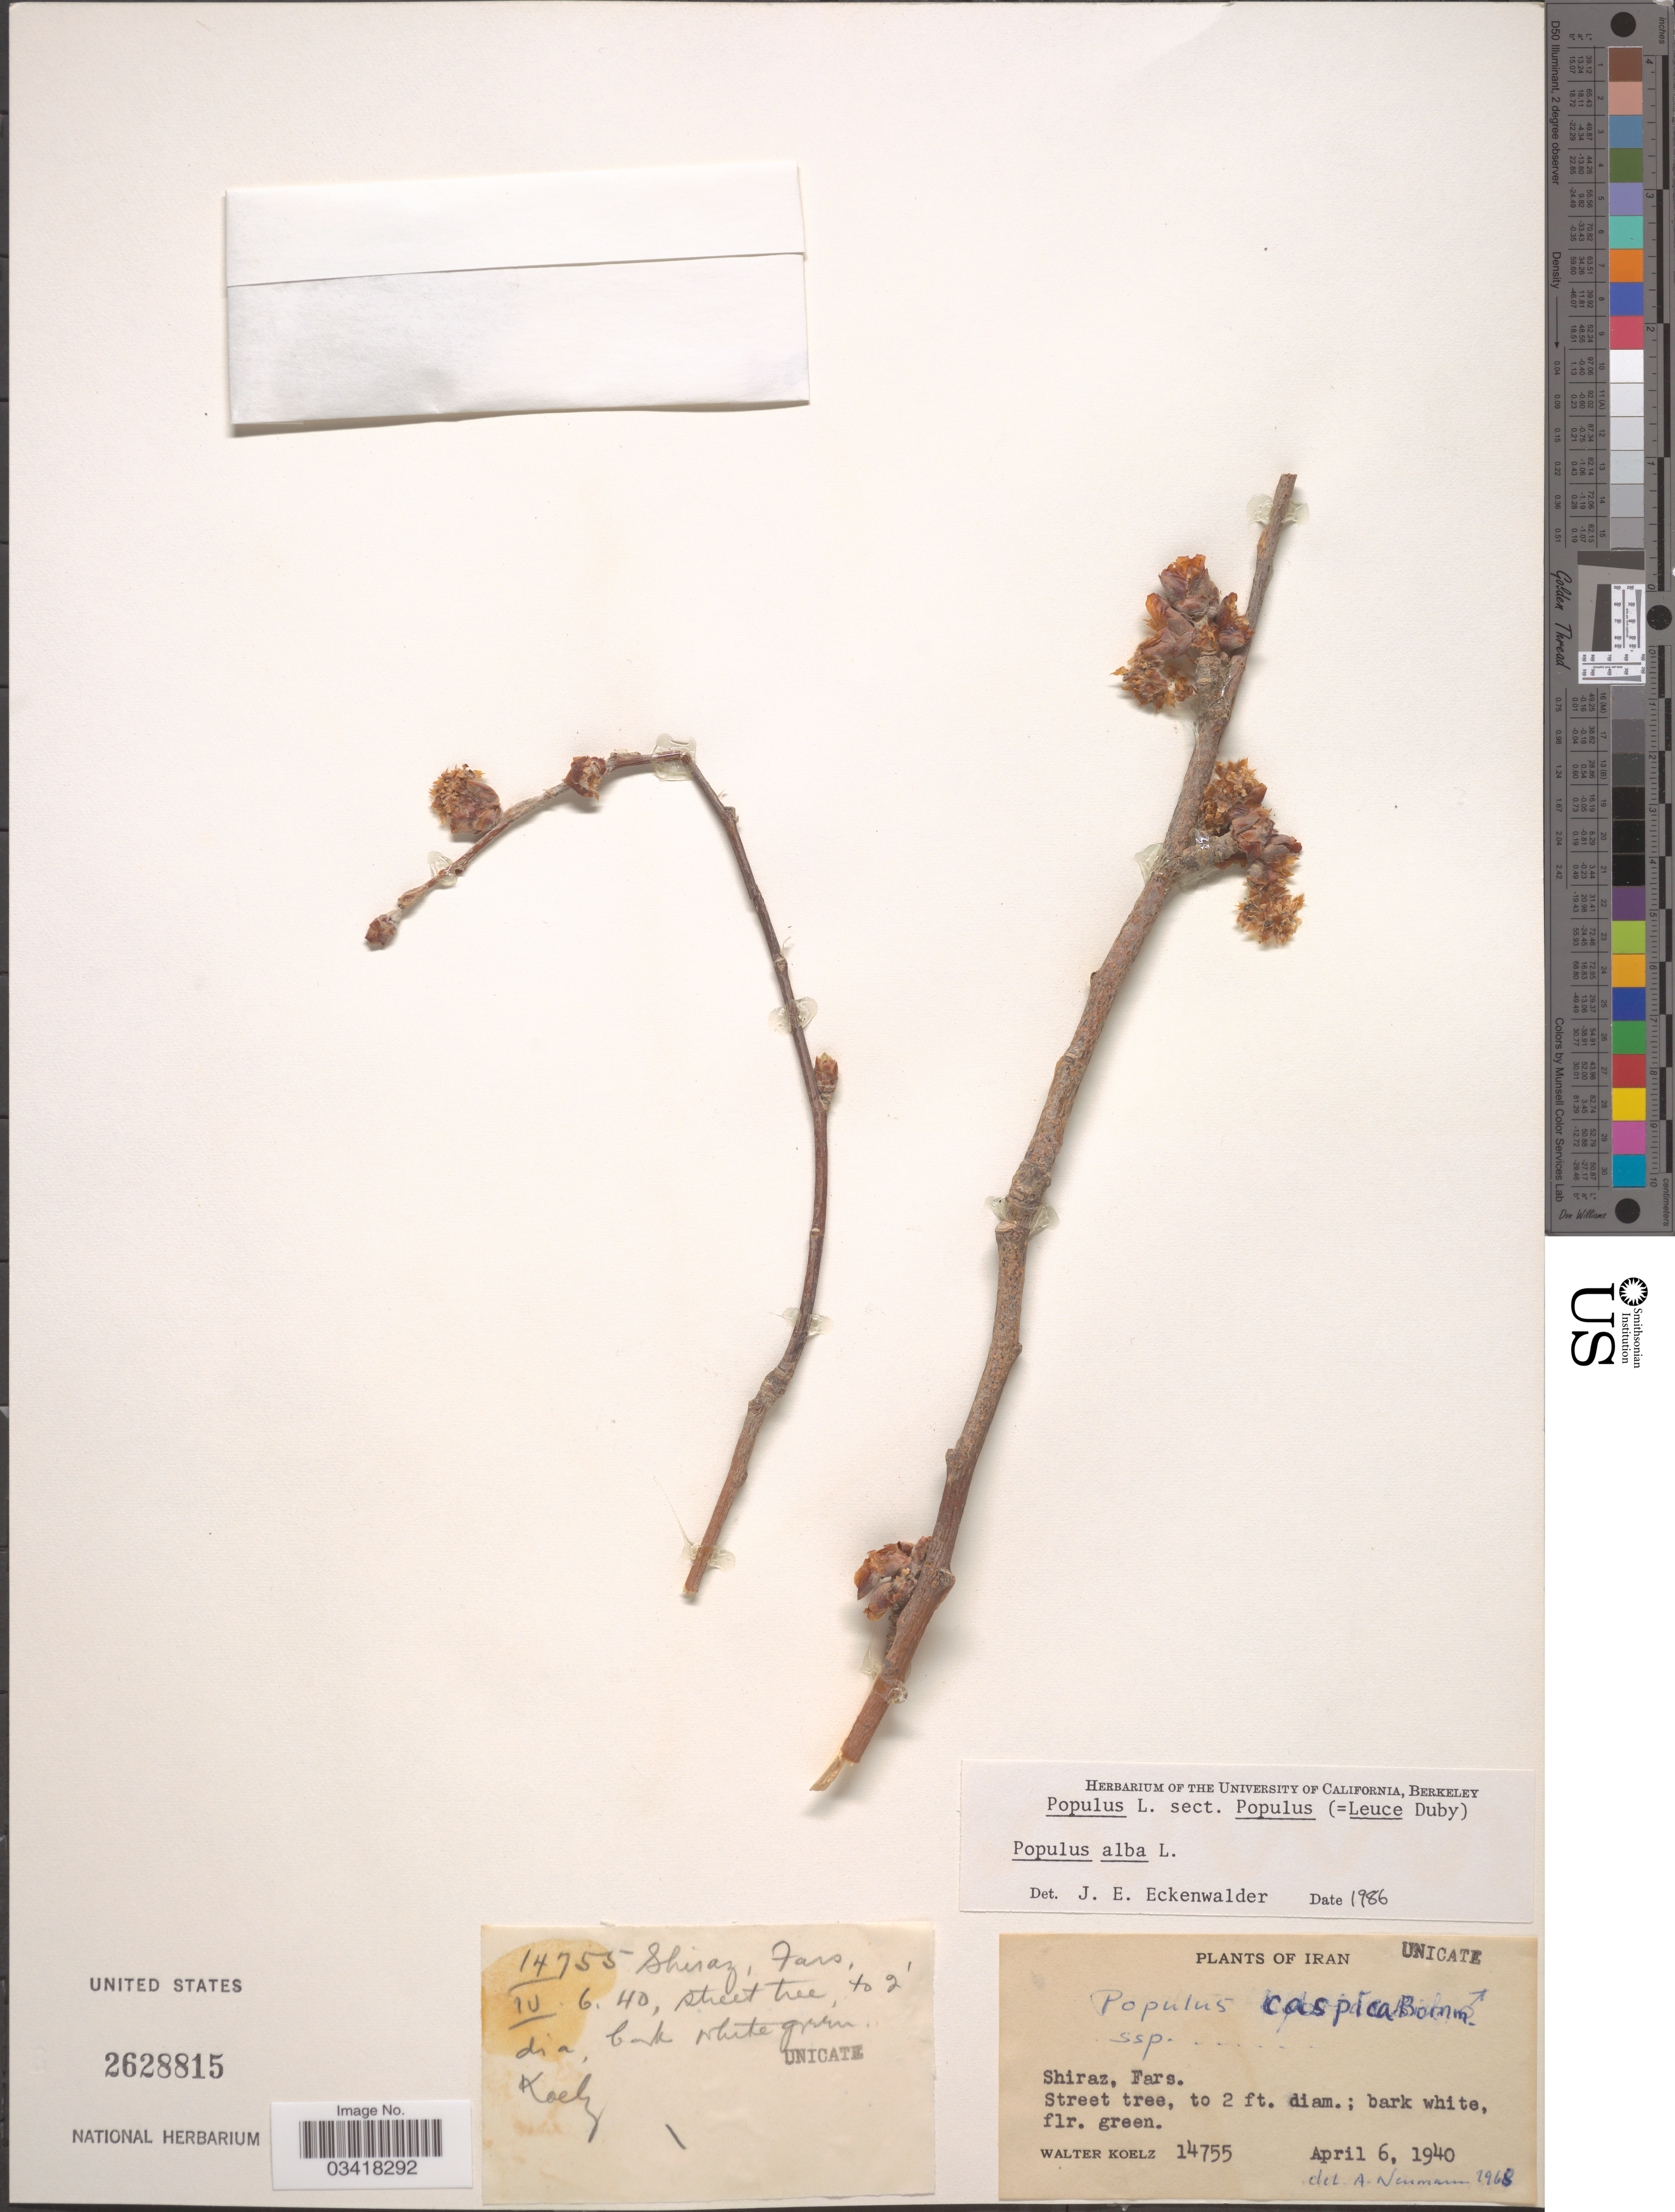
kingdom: Plantae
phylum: Tracheophyta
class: Magnoliopsida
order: Malpighiales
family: Salicaceae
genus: Populus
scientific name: Populus alba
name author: L.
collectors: W. N. Koelz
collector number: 14755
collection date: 1940-04-06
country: Iran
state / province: Fars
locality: Shiraz.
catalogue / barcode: US 2628815